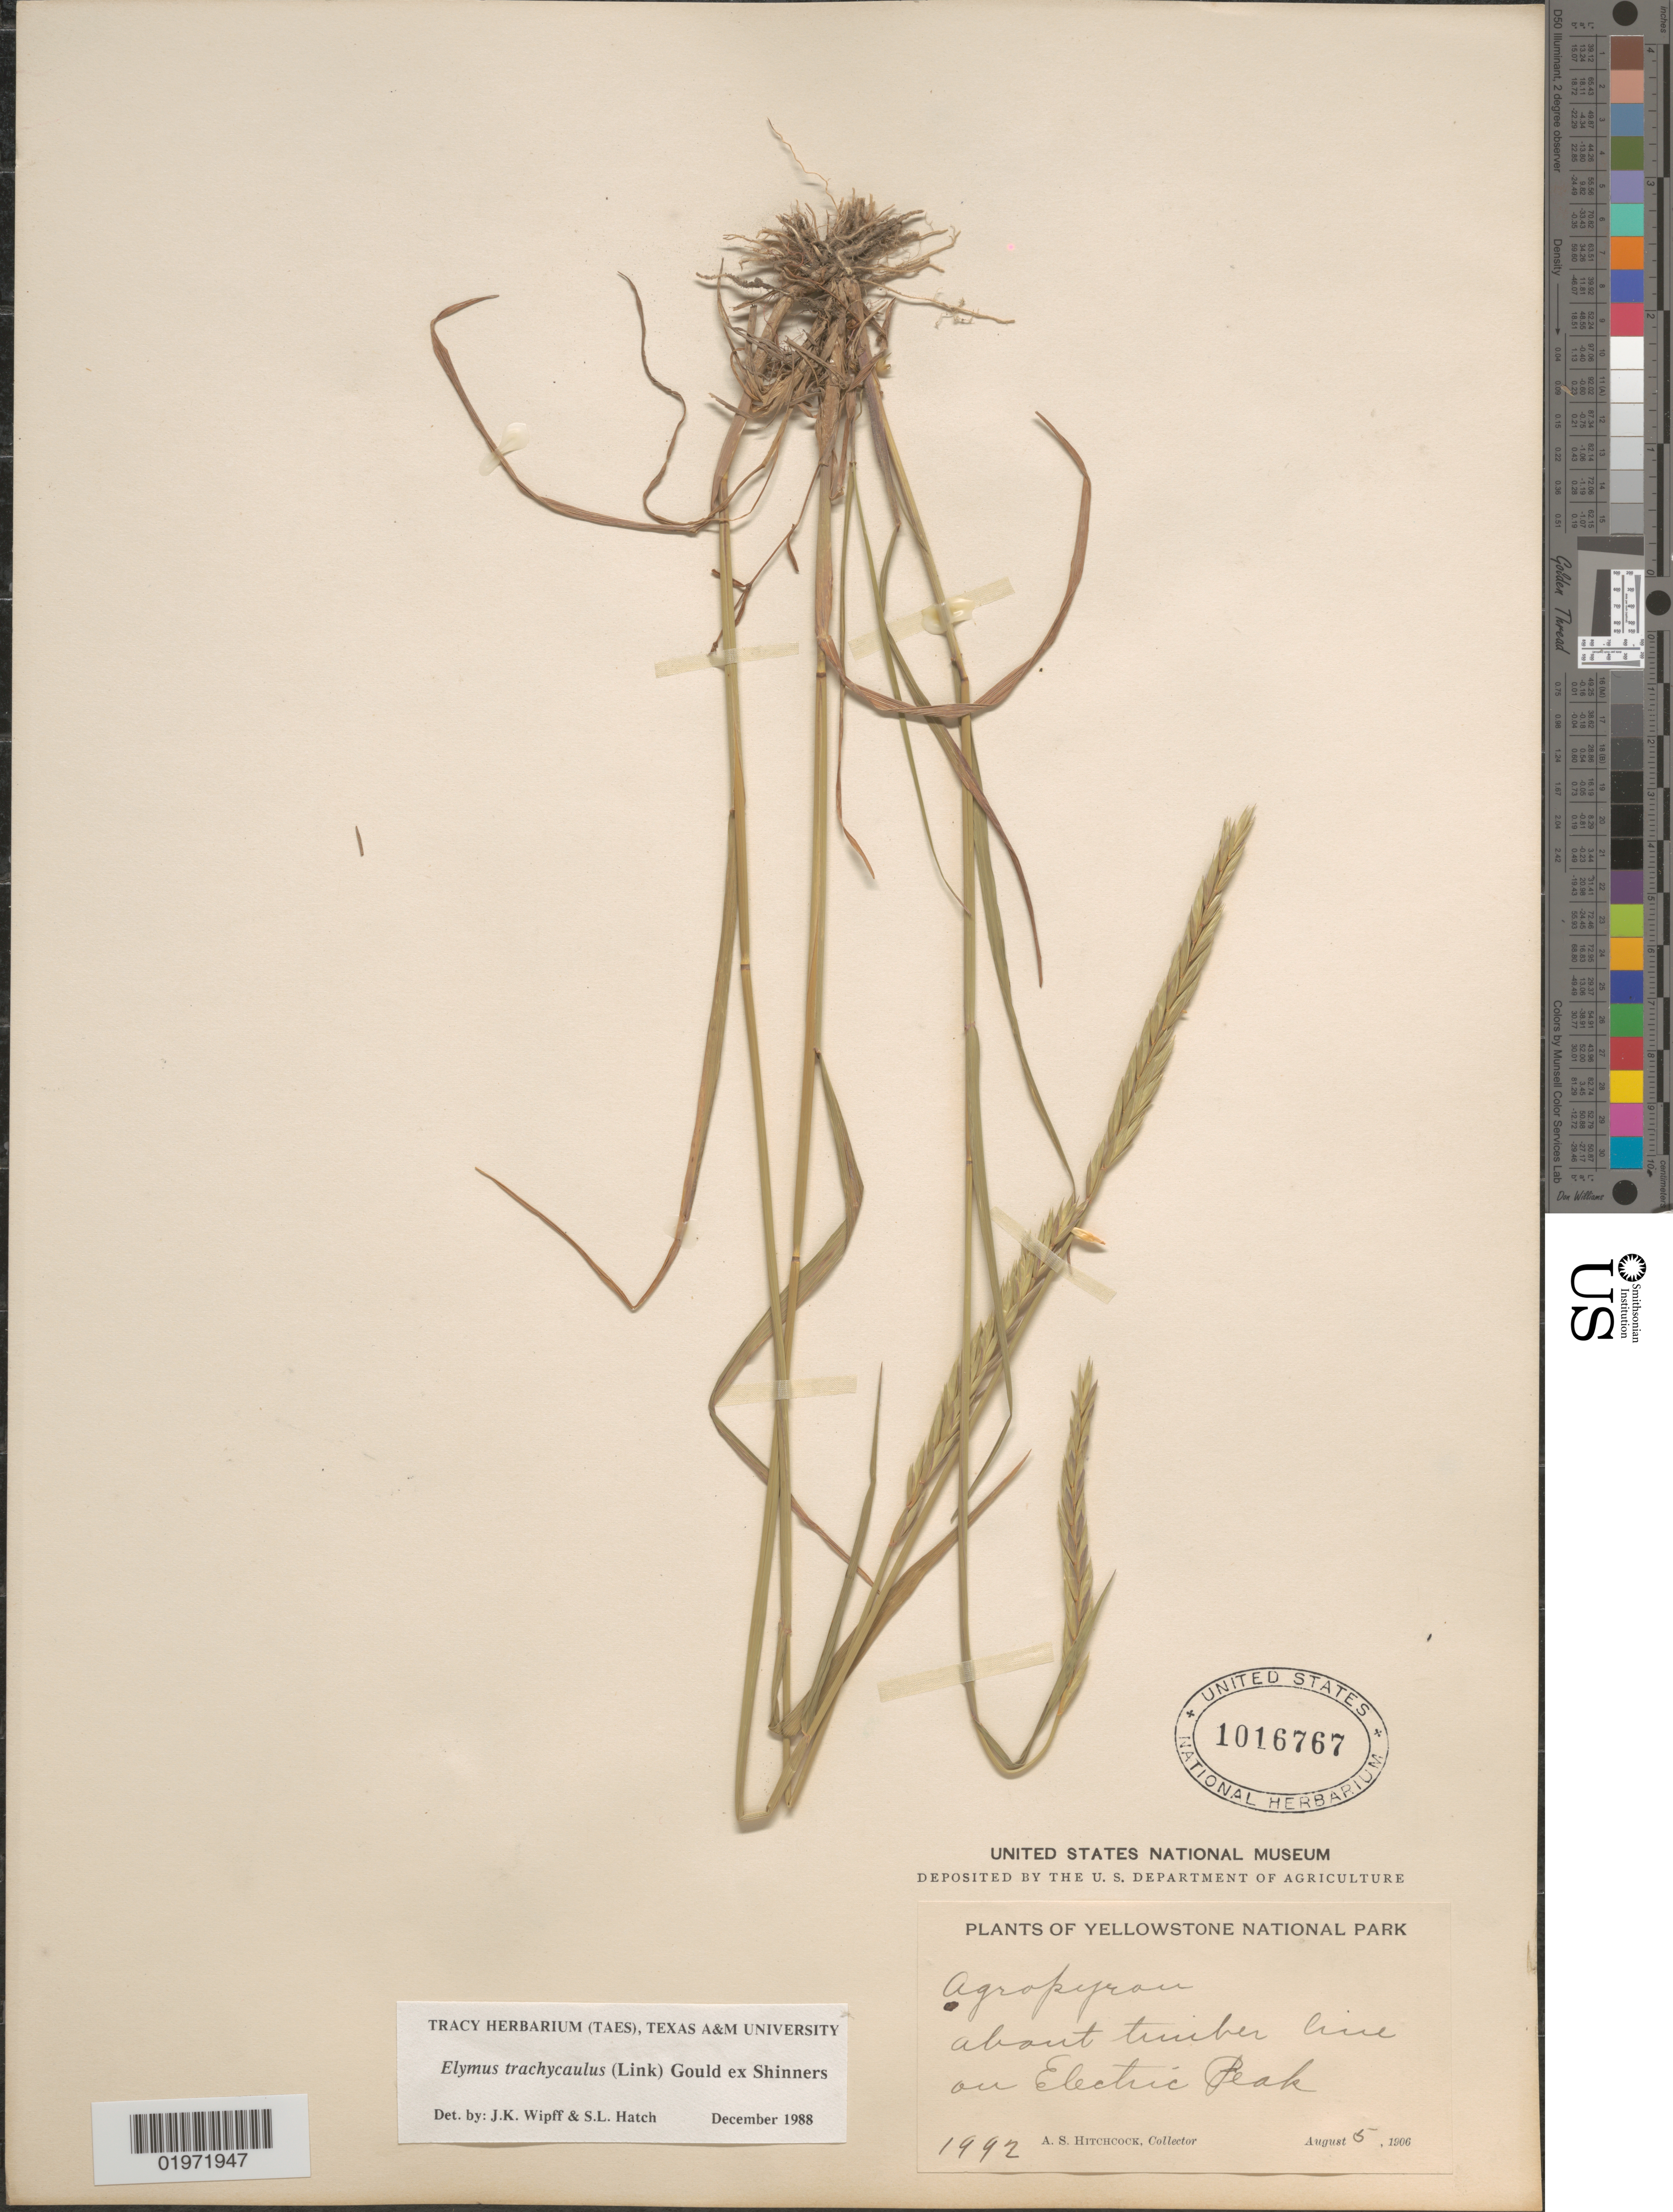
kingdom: Plantae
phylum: Tracheophyta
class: Liliopsida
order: Poales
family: Poaceae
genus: Elymus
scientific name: Elymus trachycaulus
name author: (Link) Gould ex Shinners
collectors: A. S. Hitchcock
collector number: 1992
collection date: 1906-08-05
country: United States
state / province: Montana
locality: Yellowstone National Park. About timber line on Electric Peak.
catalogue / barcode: US 1016767